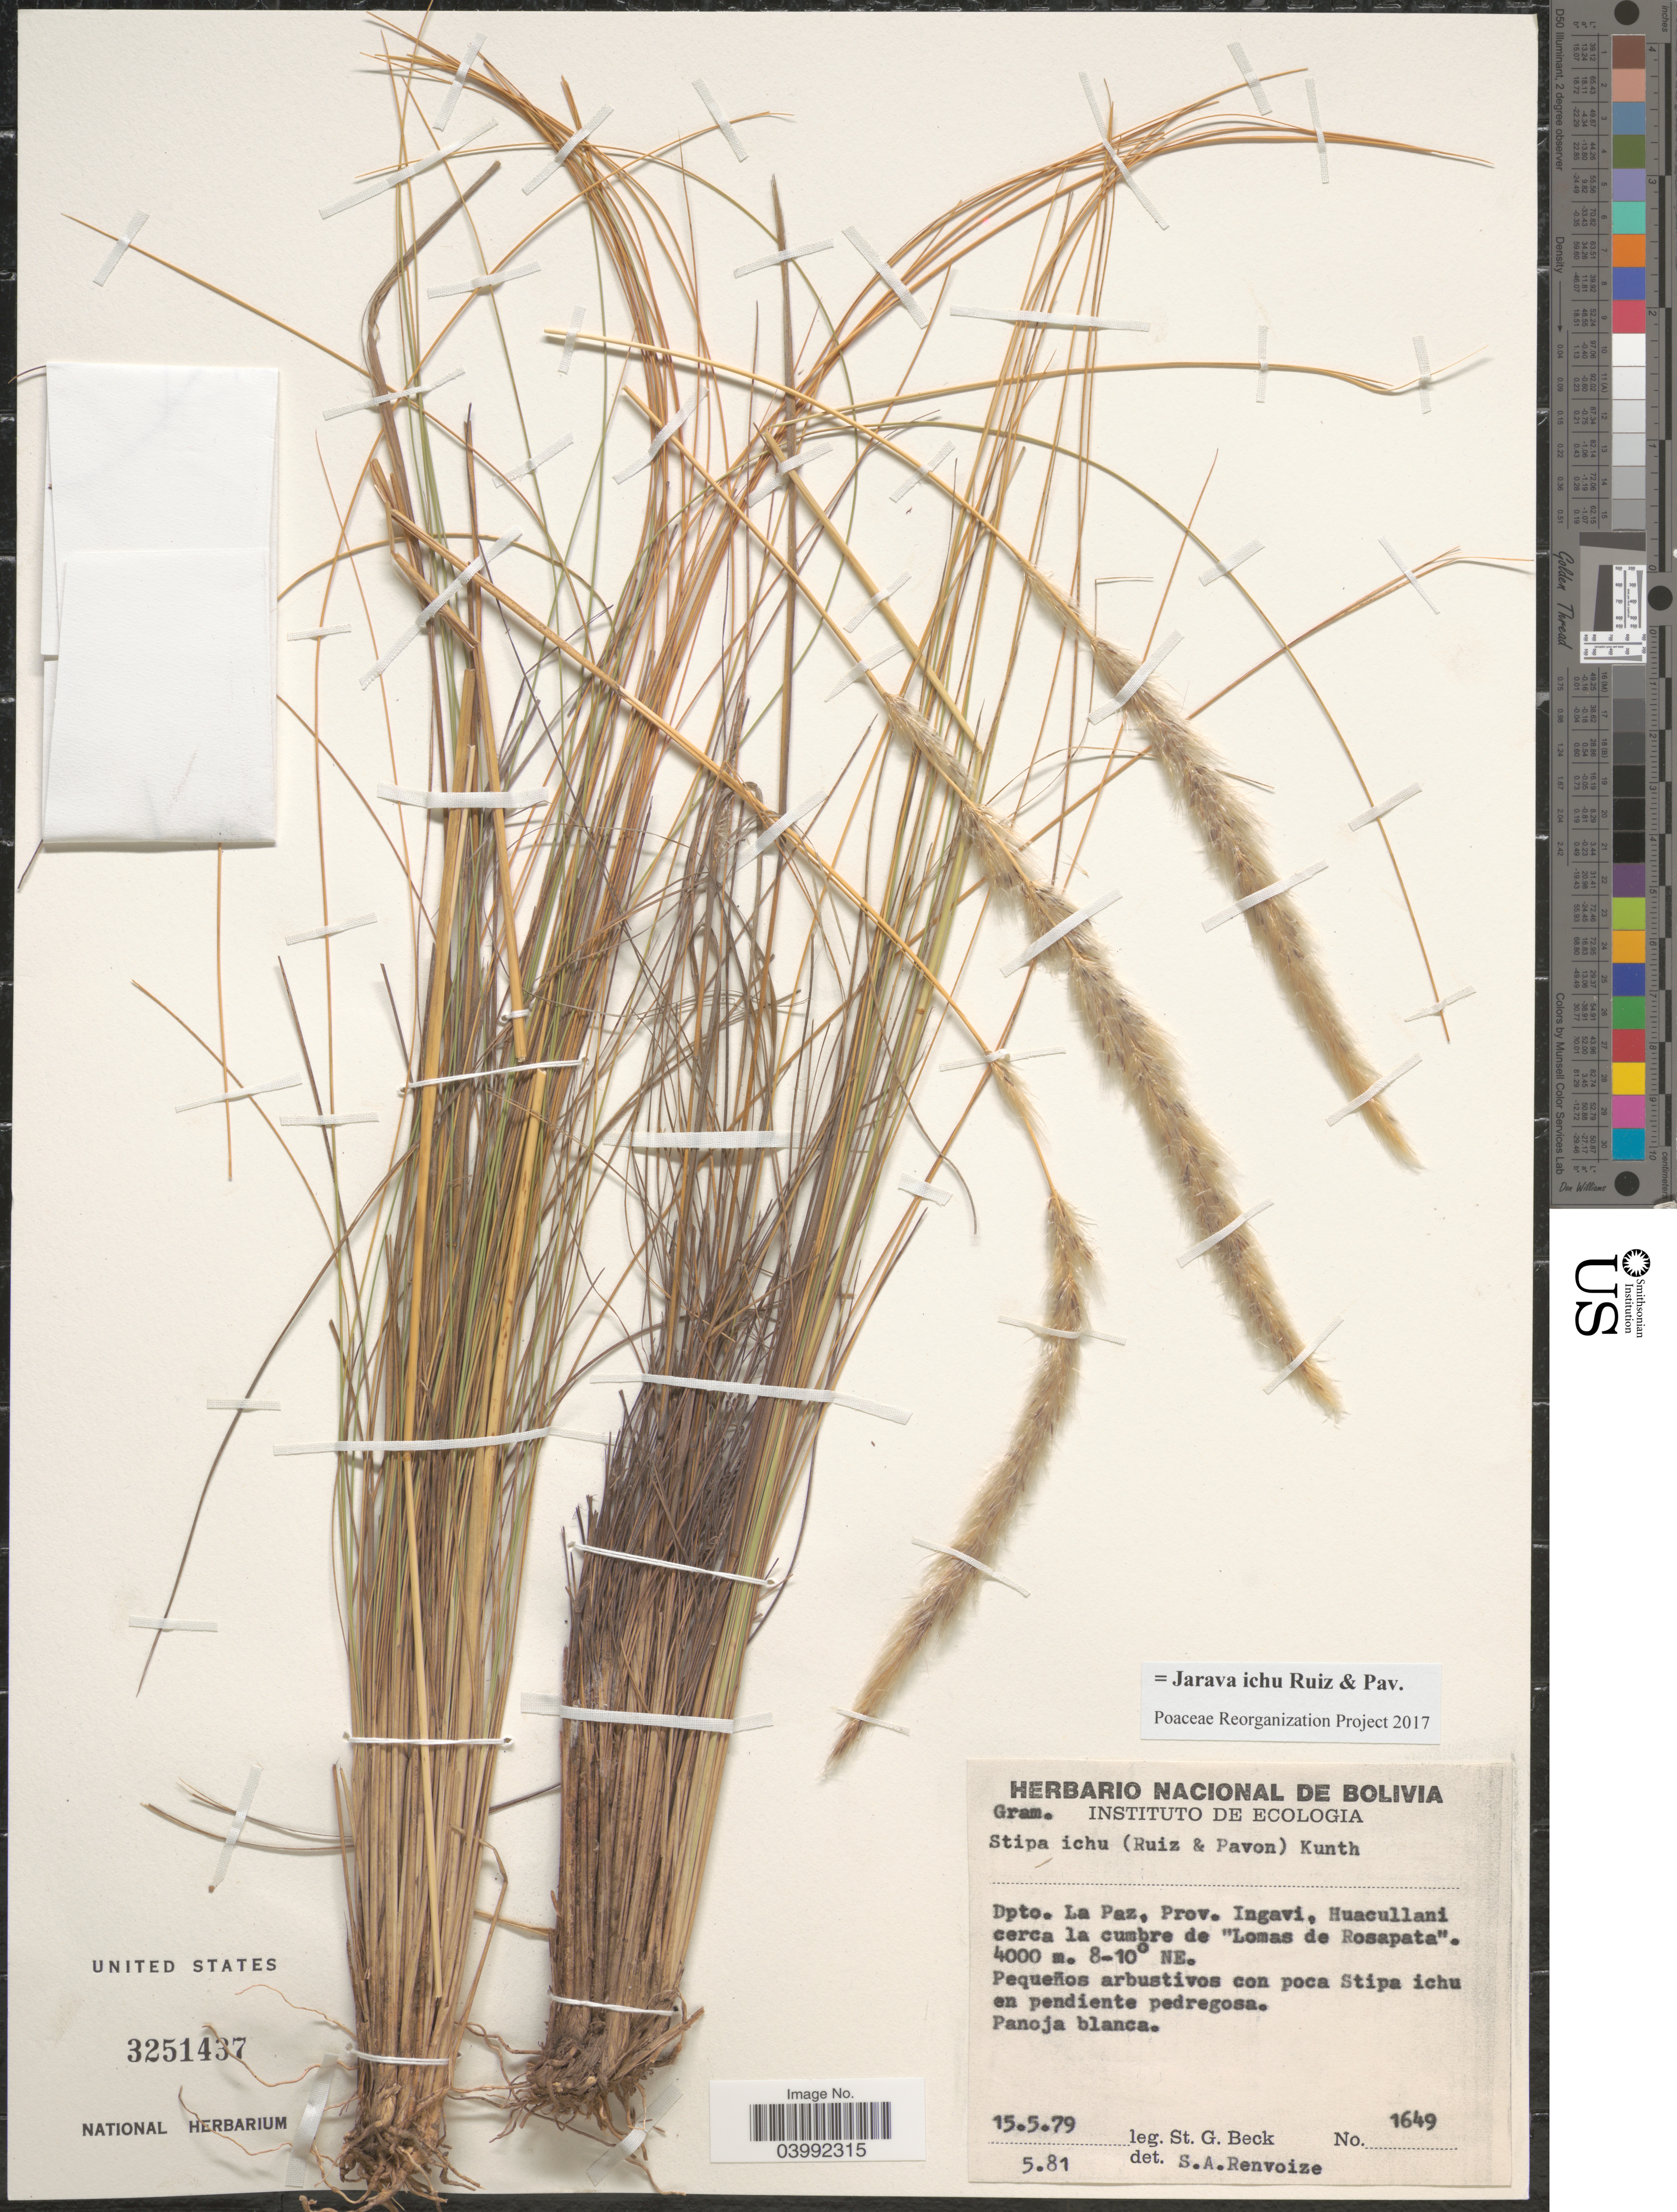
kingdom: Plantae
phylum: Tracheophyta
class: Liliopsida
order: Poales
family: Poaceae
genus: Jarava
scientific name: Jarava ichu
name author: Ruiz & Pav.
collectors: S. G. Beck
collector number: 1649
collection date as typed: Transcribed d/m/y: 15/5/79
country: Bolivia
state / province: La Paz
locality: Dpto. La Paz, Prov. Ingavi, Huacullani cerca la cumbre de "Lomas de Rosapata". 8-10° NE.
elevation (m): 4000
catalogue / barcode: US 3251437